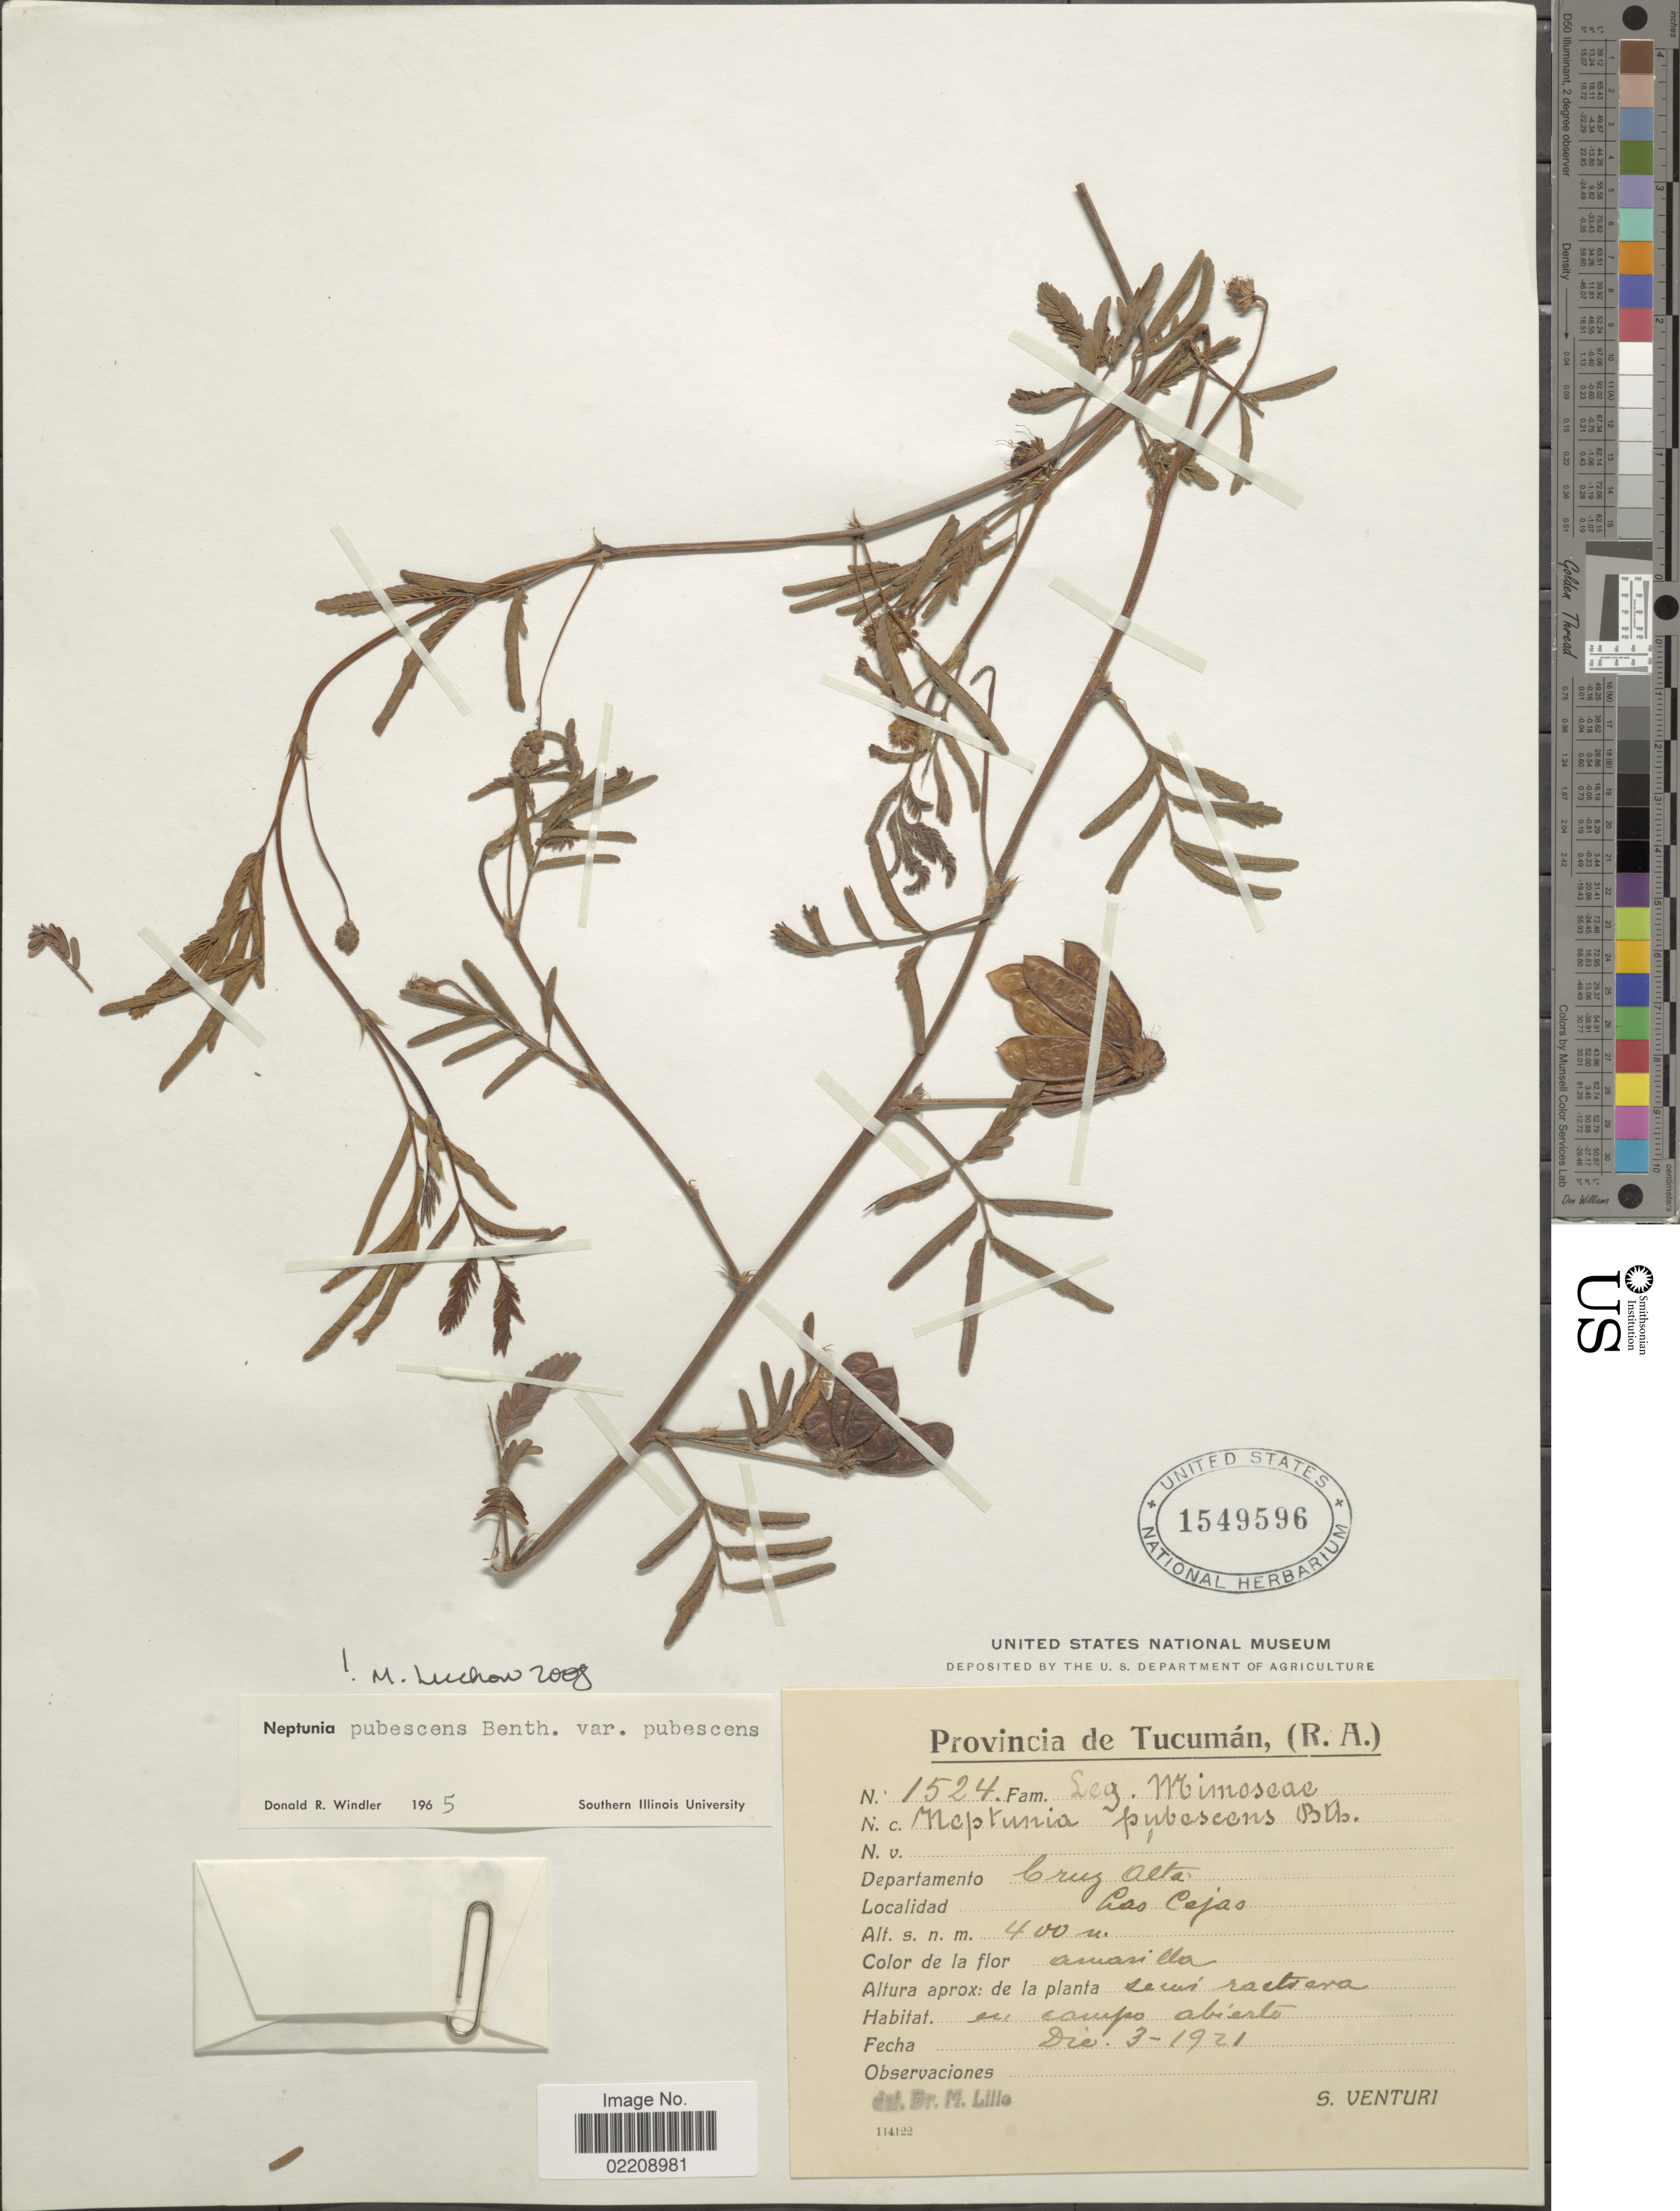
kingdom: Plantae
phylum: Tracheophyta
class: Magnoliopsida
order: Fabales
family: Fabaceae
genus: Neptunia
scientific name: Neptunia pubescens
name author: Benth.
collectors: S. Venturi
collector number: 1524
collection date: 1921-12-03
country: Argentina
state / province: Tucuman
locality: Departamento Cruz Alta, Las Cejas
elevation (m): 400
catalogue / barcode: US 1549596